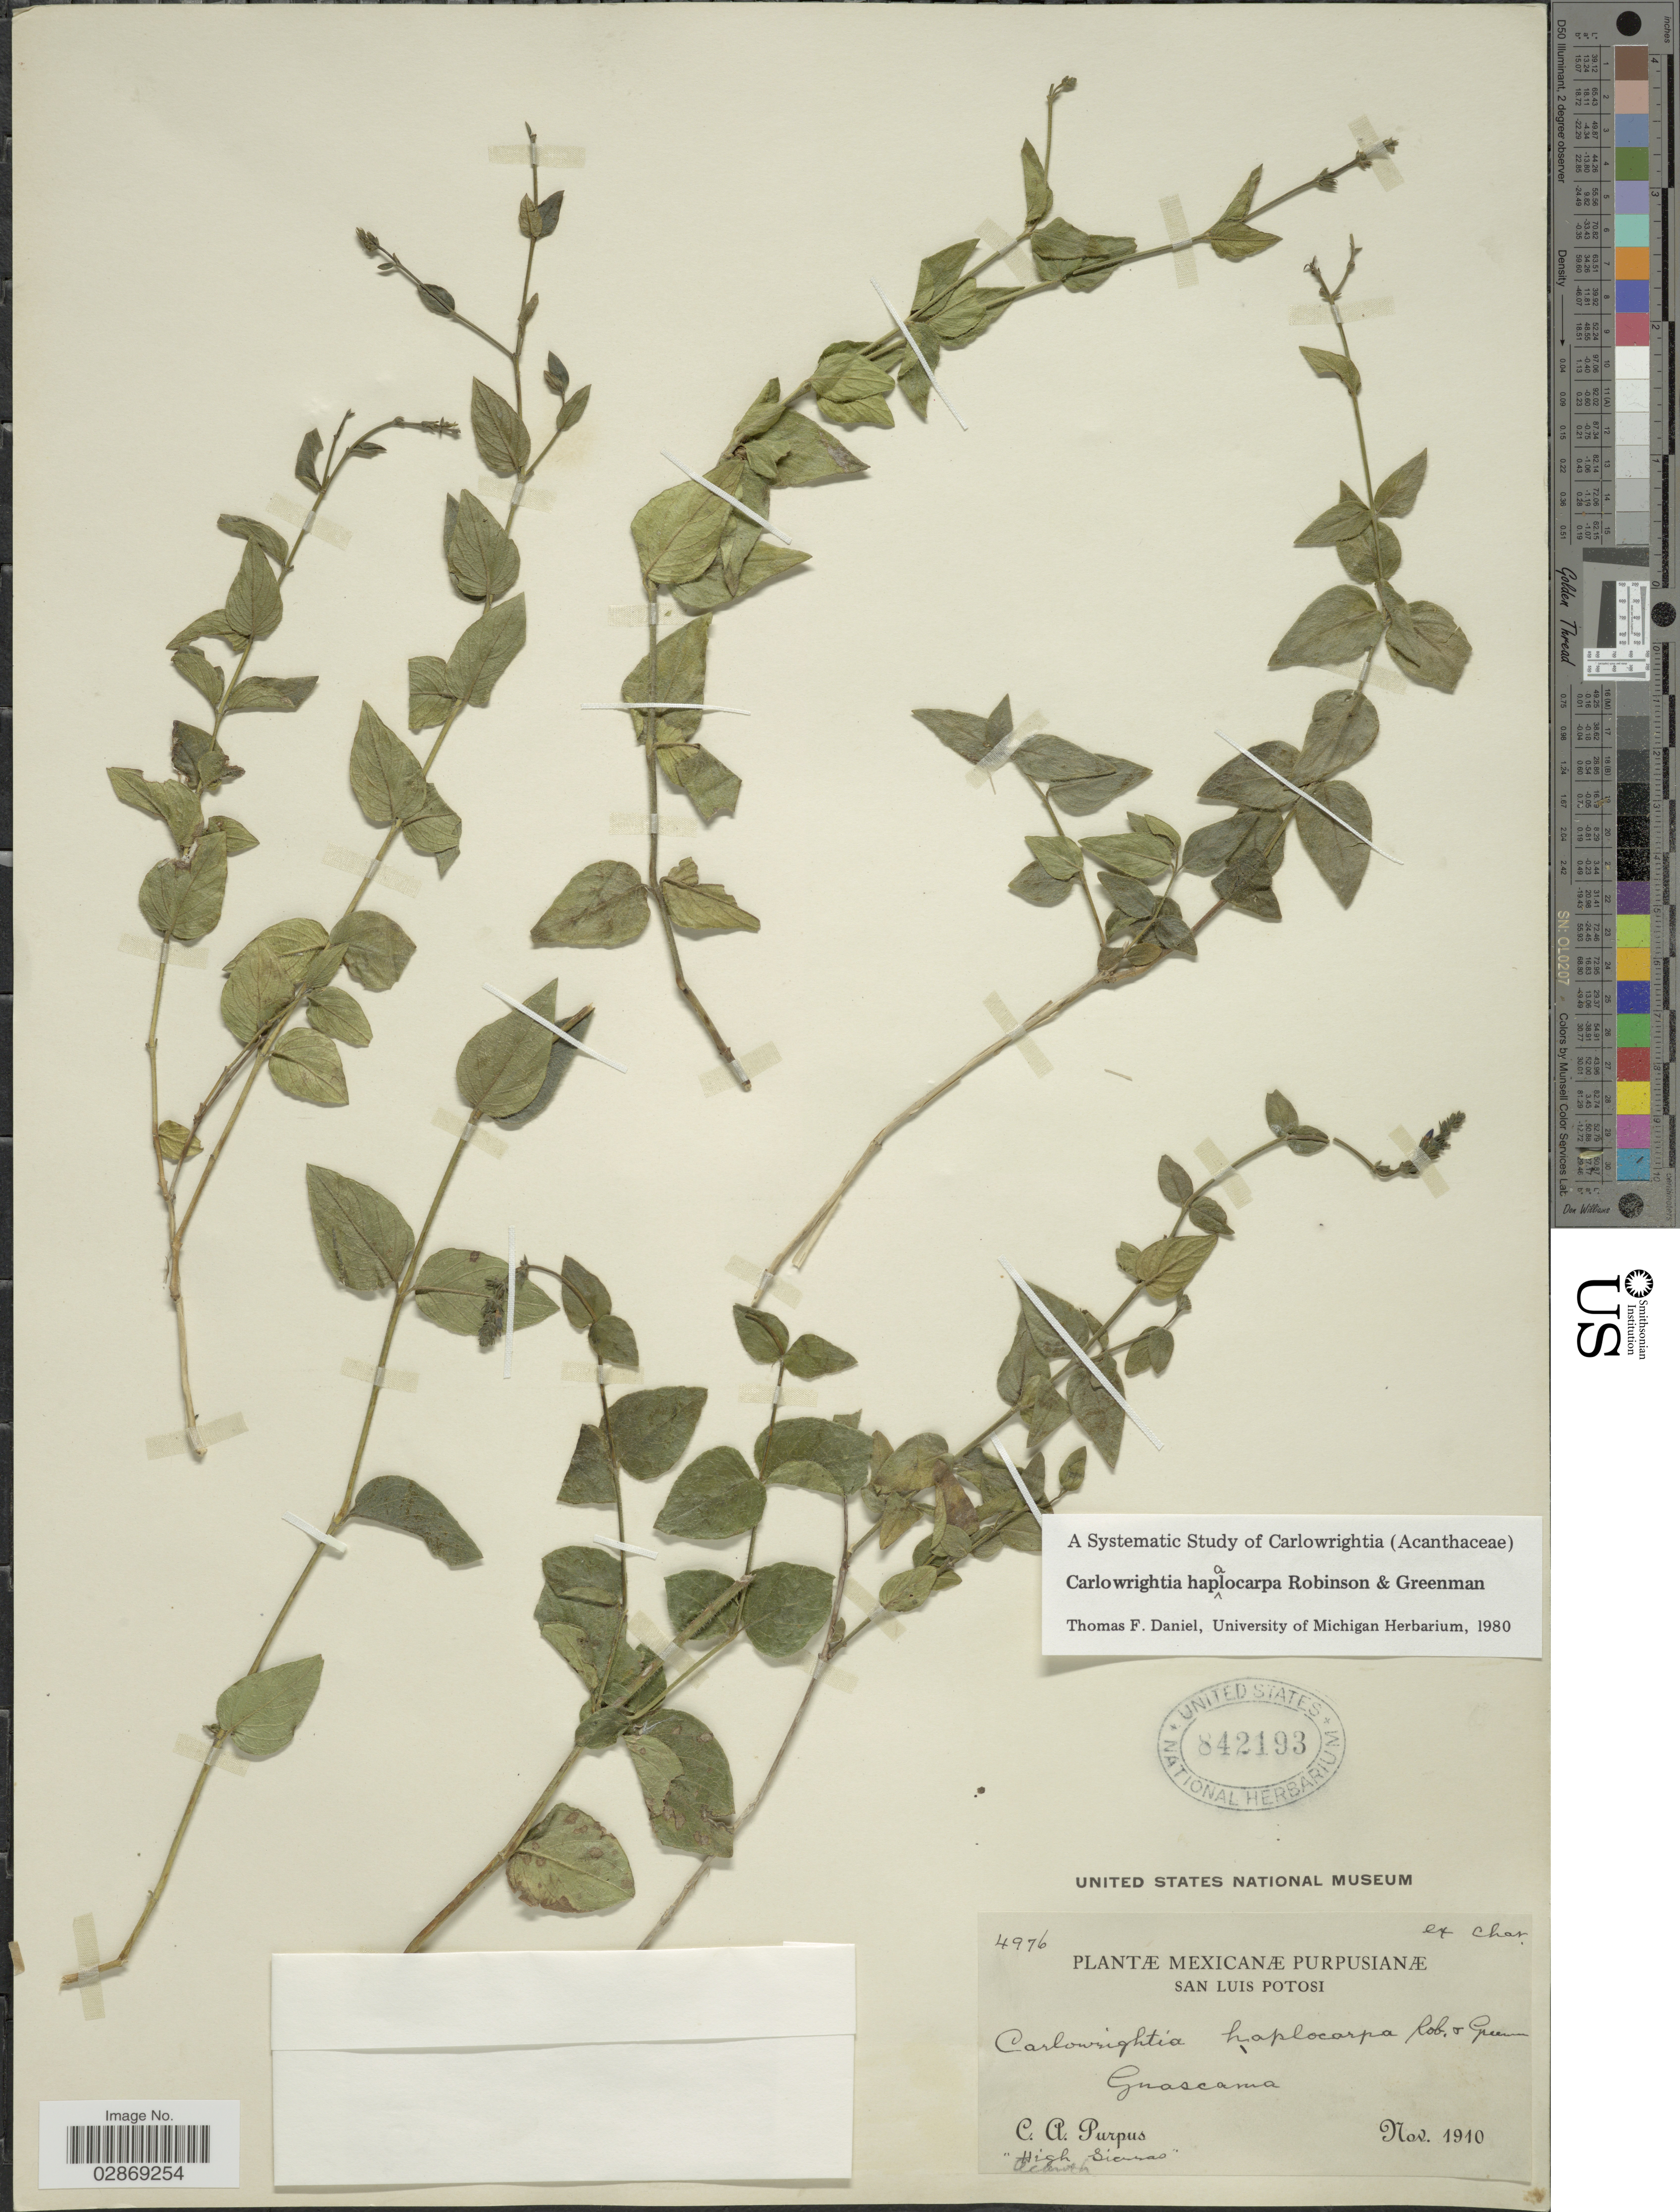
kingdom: Plantae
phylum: Tracheophyta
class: Magnoliopsida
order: Lamiales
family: Acanthaceae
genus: Carlowrightia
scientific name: Carlowrightia haplocarpa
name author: B.L. Rob. & Greenm.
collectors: C. A. Purpus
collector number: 4976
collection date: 1910-11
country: Mexico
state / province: San Luis Potosí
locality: Guascama.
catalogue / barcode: US 842193